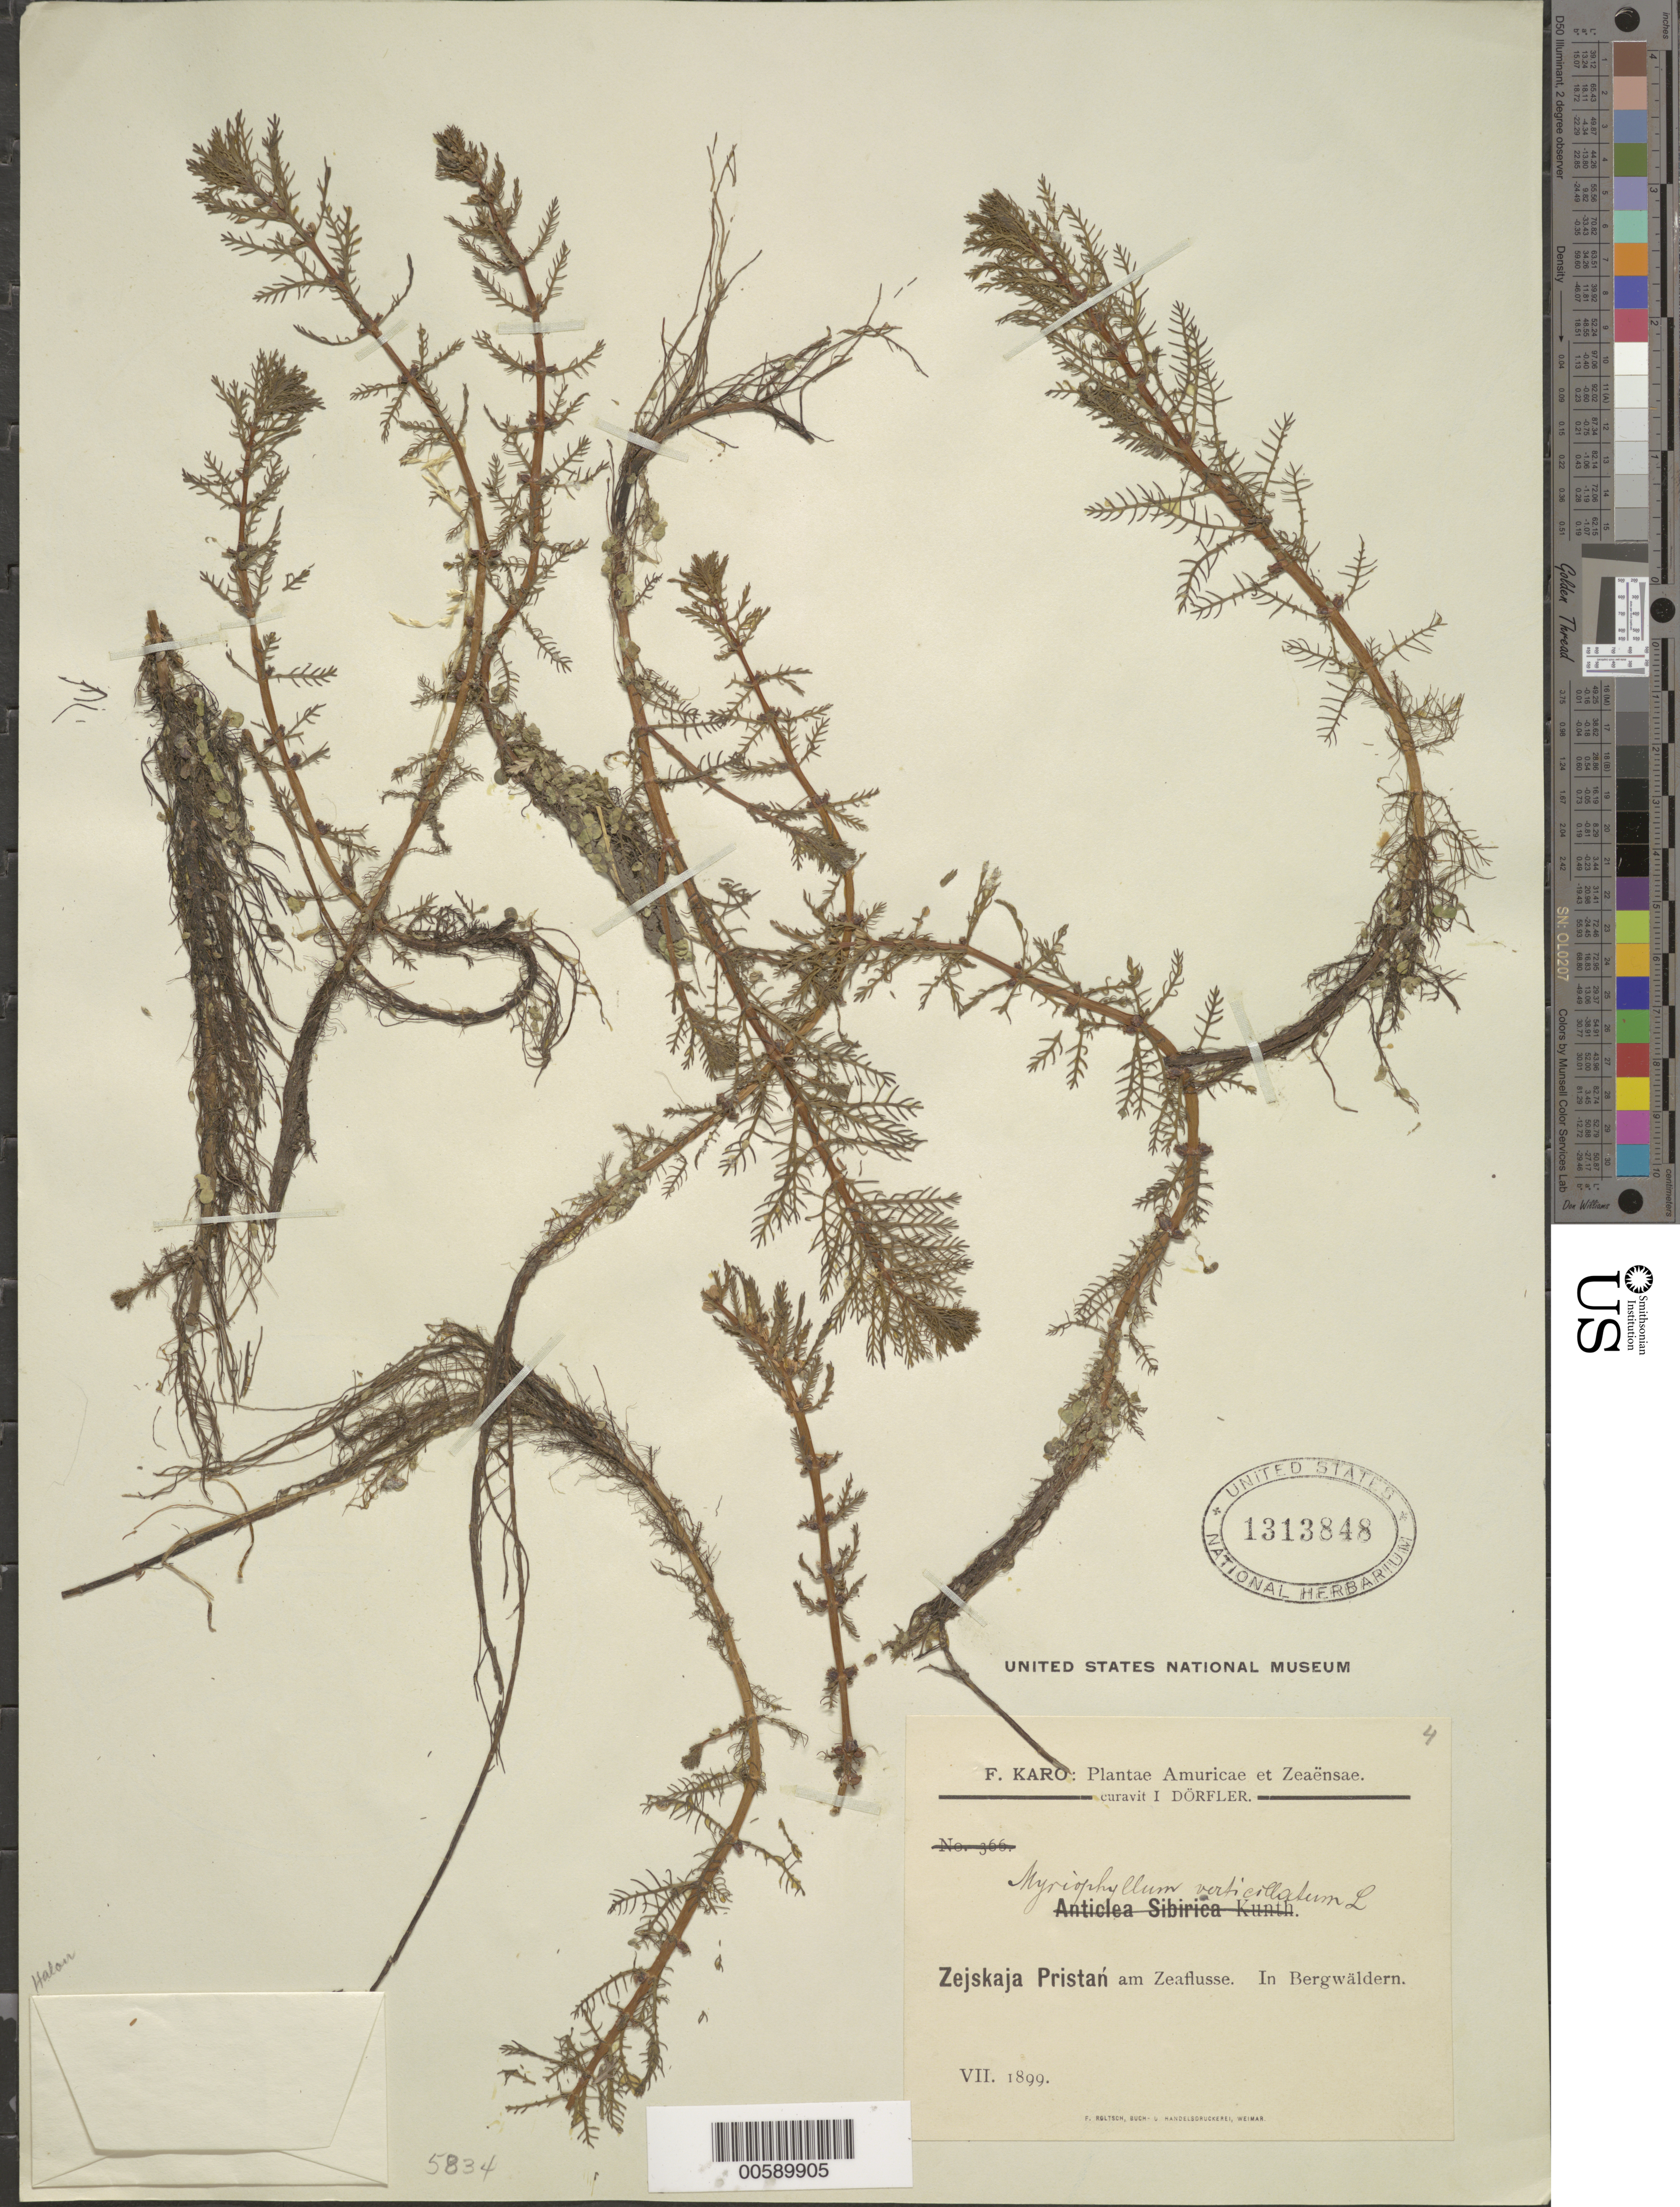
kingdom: Plantae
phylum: Tracheophyta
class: Magnoliopsida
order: Saxifragales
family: Haloragaceae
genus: Myriophyllum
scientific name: Myriophyllum verticillatum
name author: L.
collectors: F. Karo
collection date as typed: Jul 1899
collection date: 1899-07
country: Russian Federation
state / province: Amur (?)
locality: Zejskaja Pristan on Zeaflusse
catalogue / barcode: US 1313848